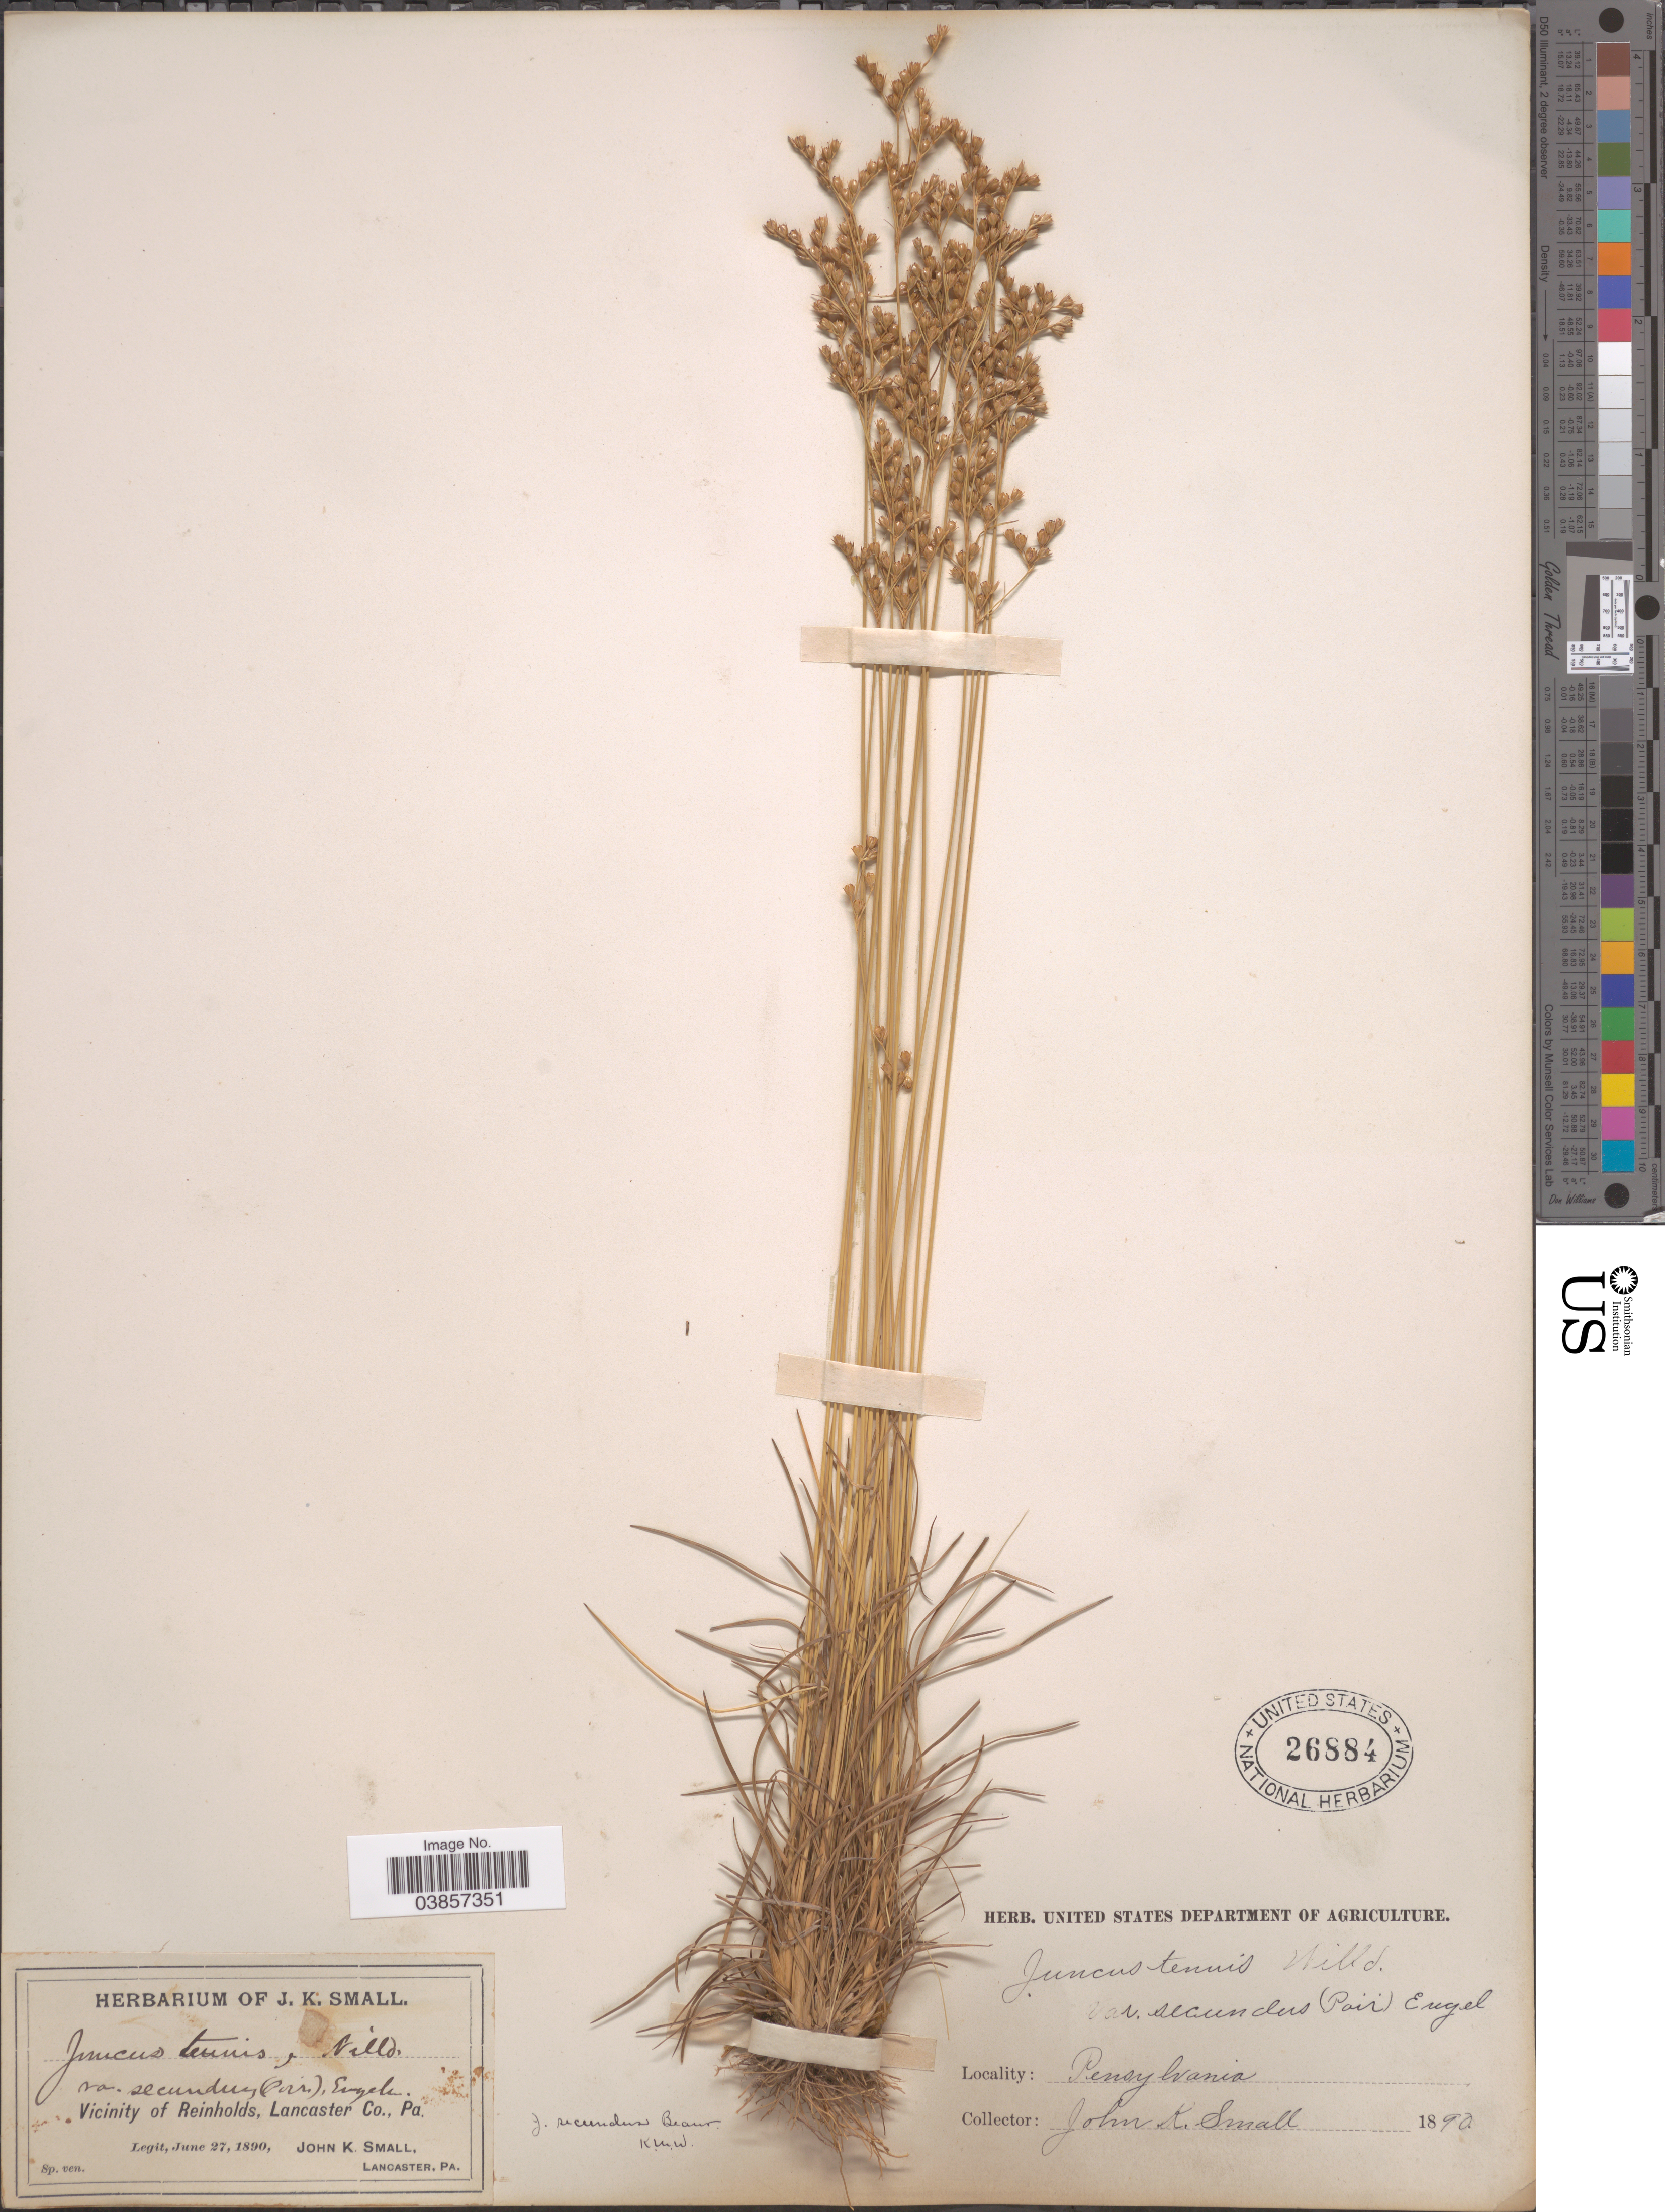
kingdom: Plantae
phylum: Tracheophyta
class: Liliopsida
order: Poales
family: Juncaceae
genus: Juncus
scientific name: Juncus secundus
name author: P. Beauv.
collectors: J. K. Small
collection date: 1890-06-27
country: United States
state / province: Pennsylvania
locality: Vicinity of Reinholds, Lancaster Co.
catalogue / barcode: US 26884